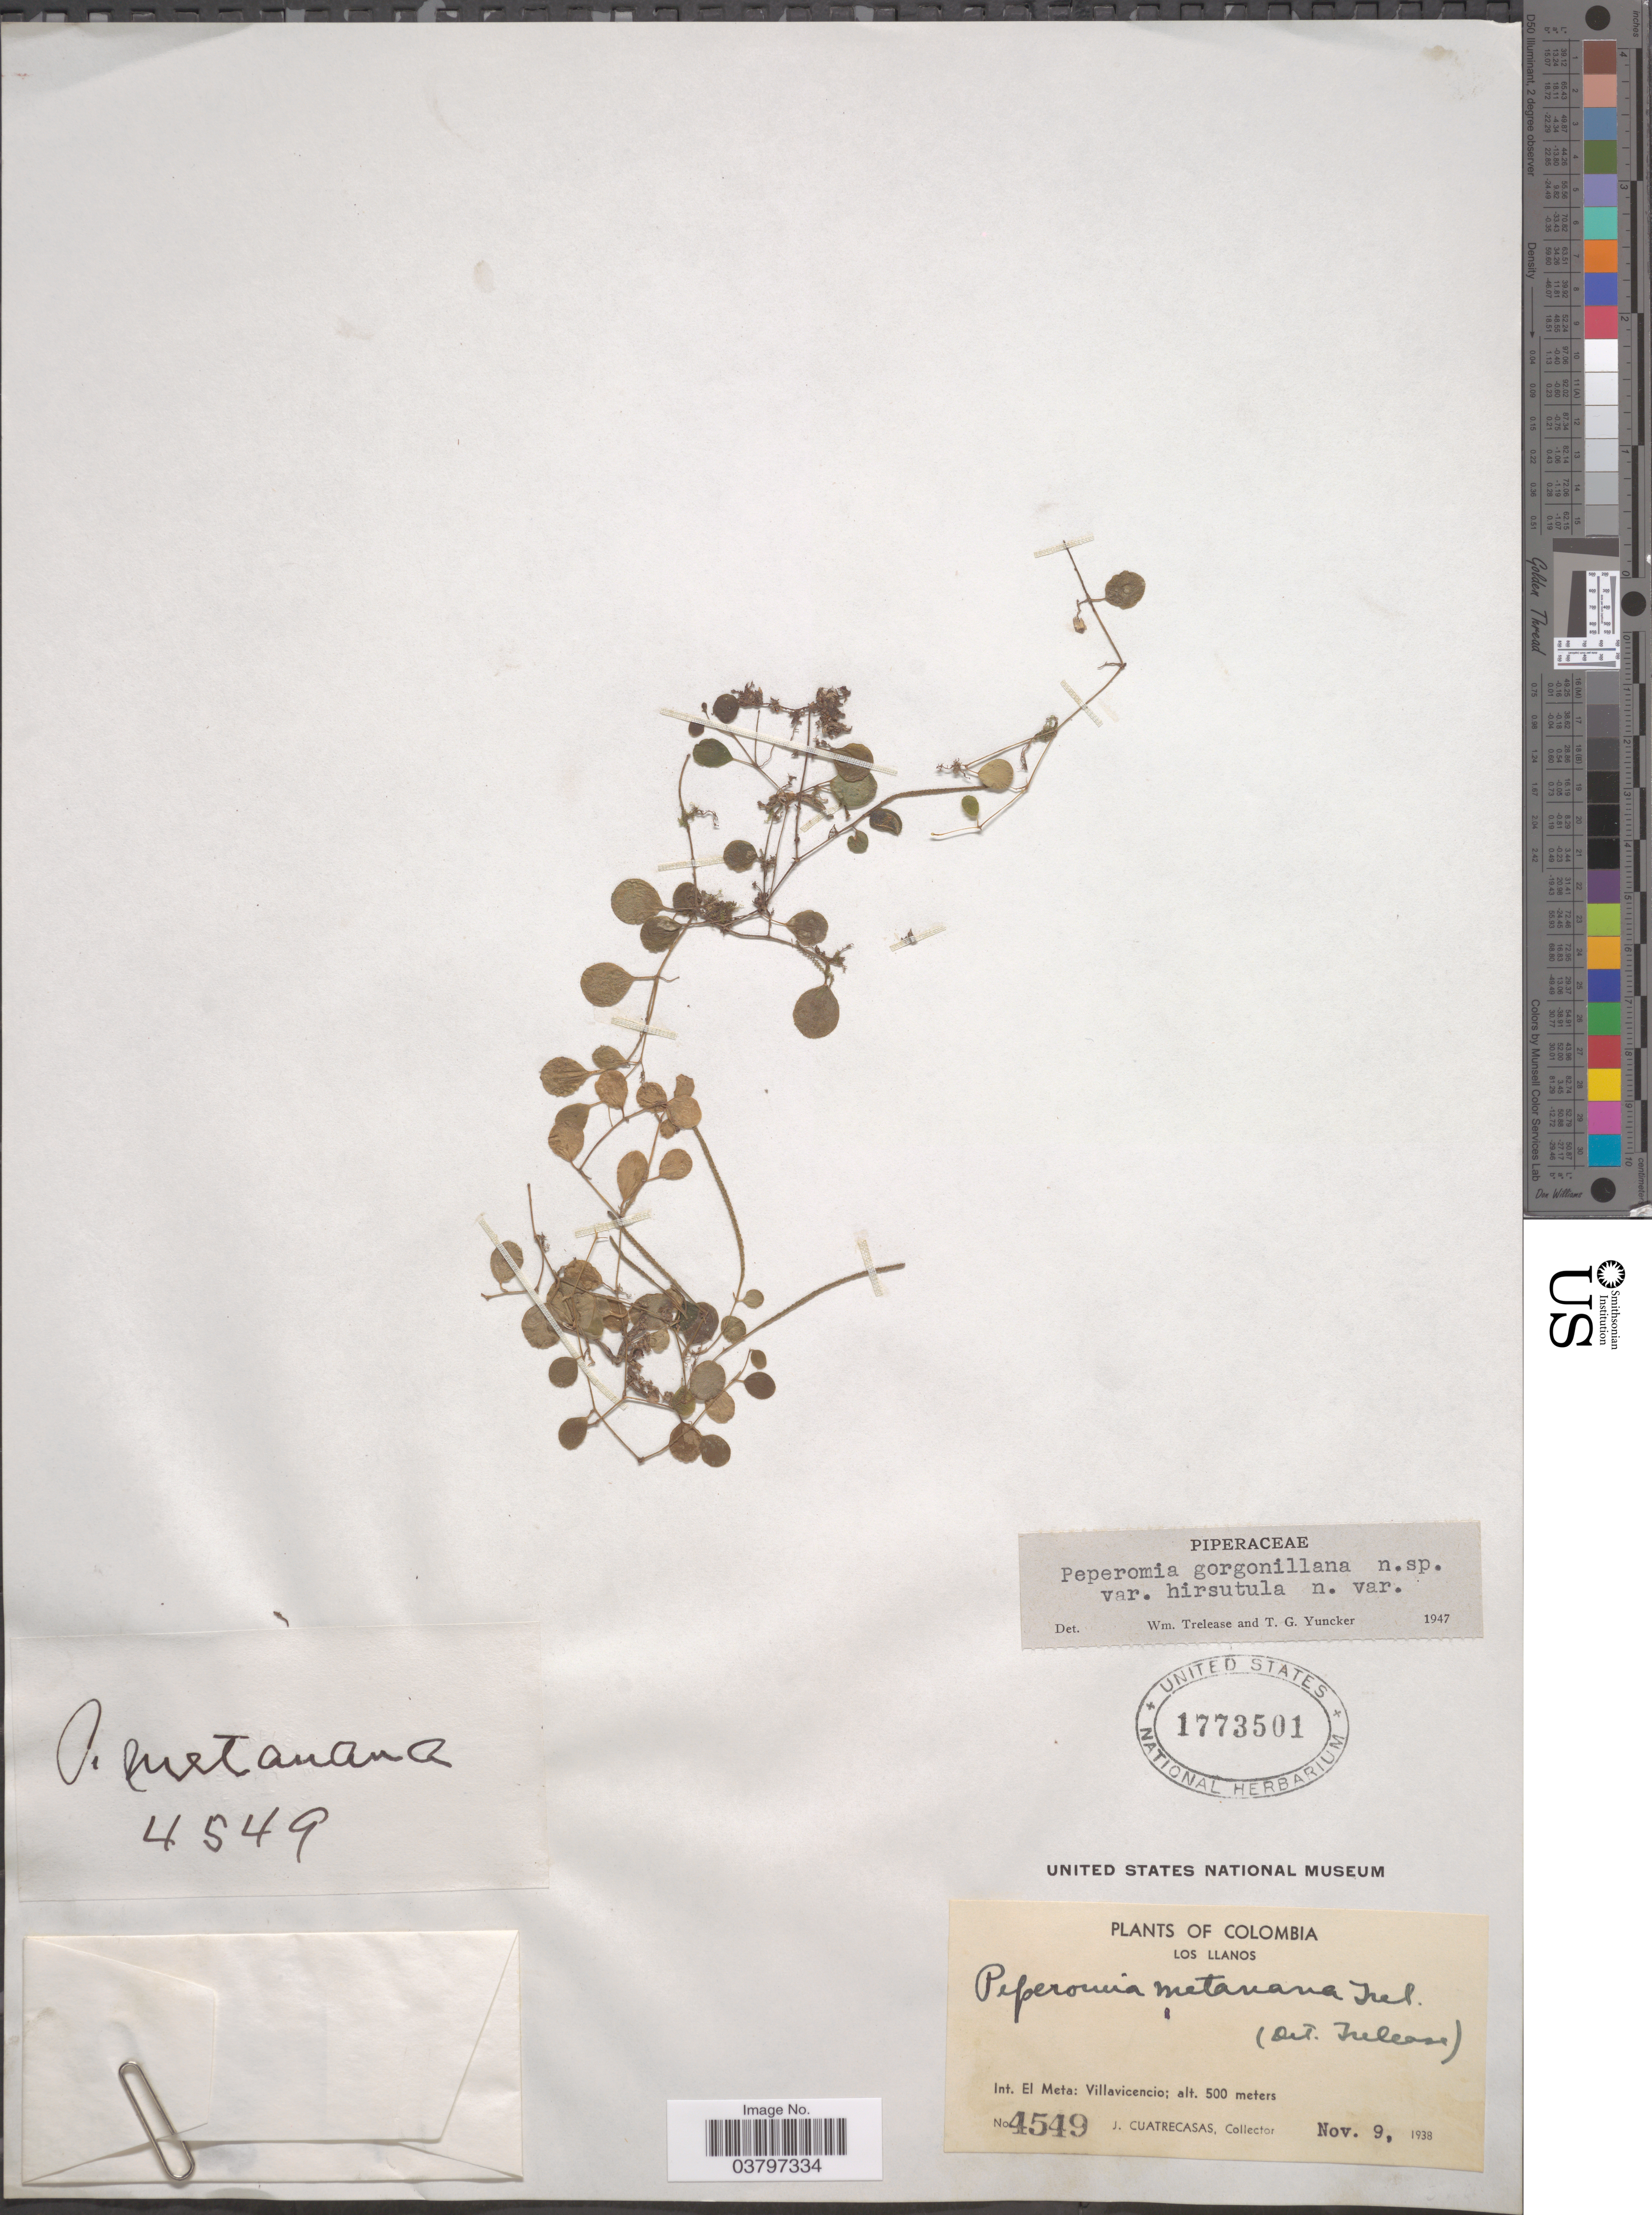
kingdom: Plantae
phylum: Tracheophyta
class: Magnoliopsida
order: Piperales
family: Piperaceae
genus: Peperomia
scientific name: Peperomia rotundifolia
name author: (L.) Kunth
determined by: Jiménez, José Estaban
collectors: J. Cuatrecasas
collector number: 4549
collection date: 1938-11-09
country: Colombia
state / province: Meta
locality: Los Llanos. Int. El Meta: Villavicencio.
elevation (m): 500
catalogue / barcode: US 1773501